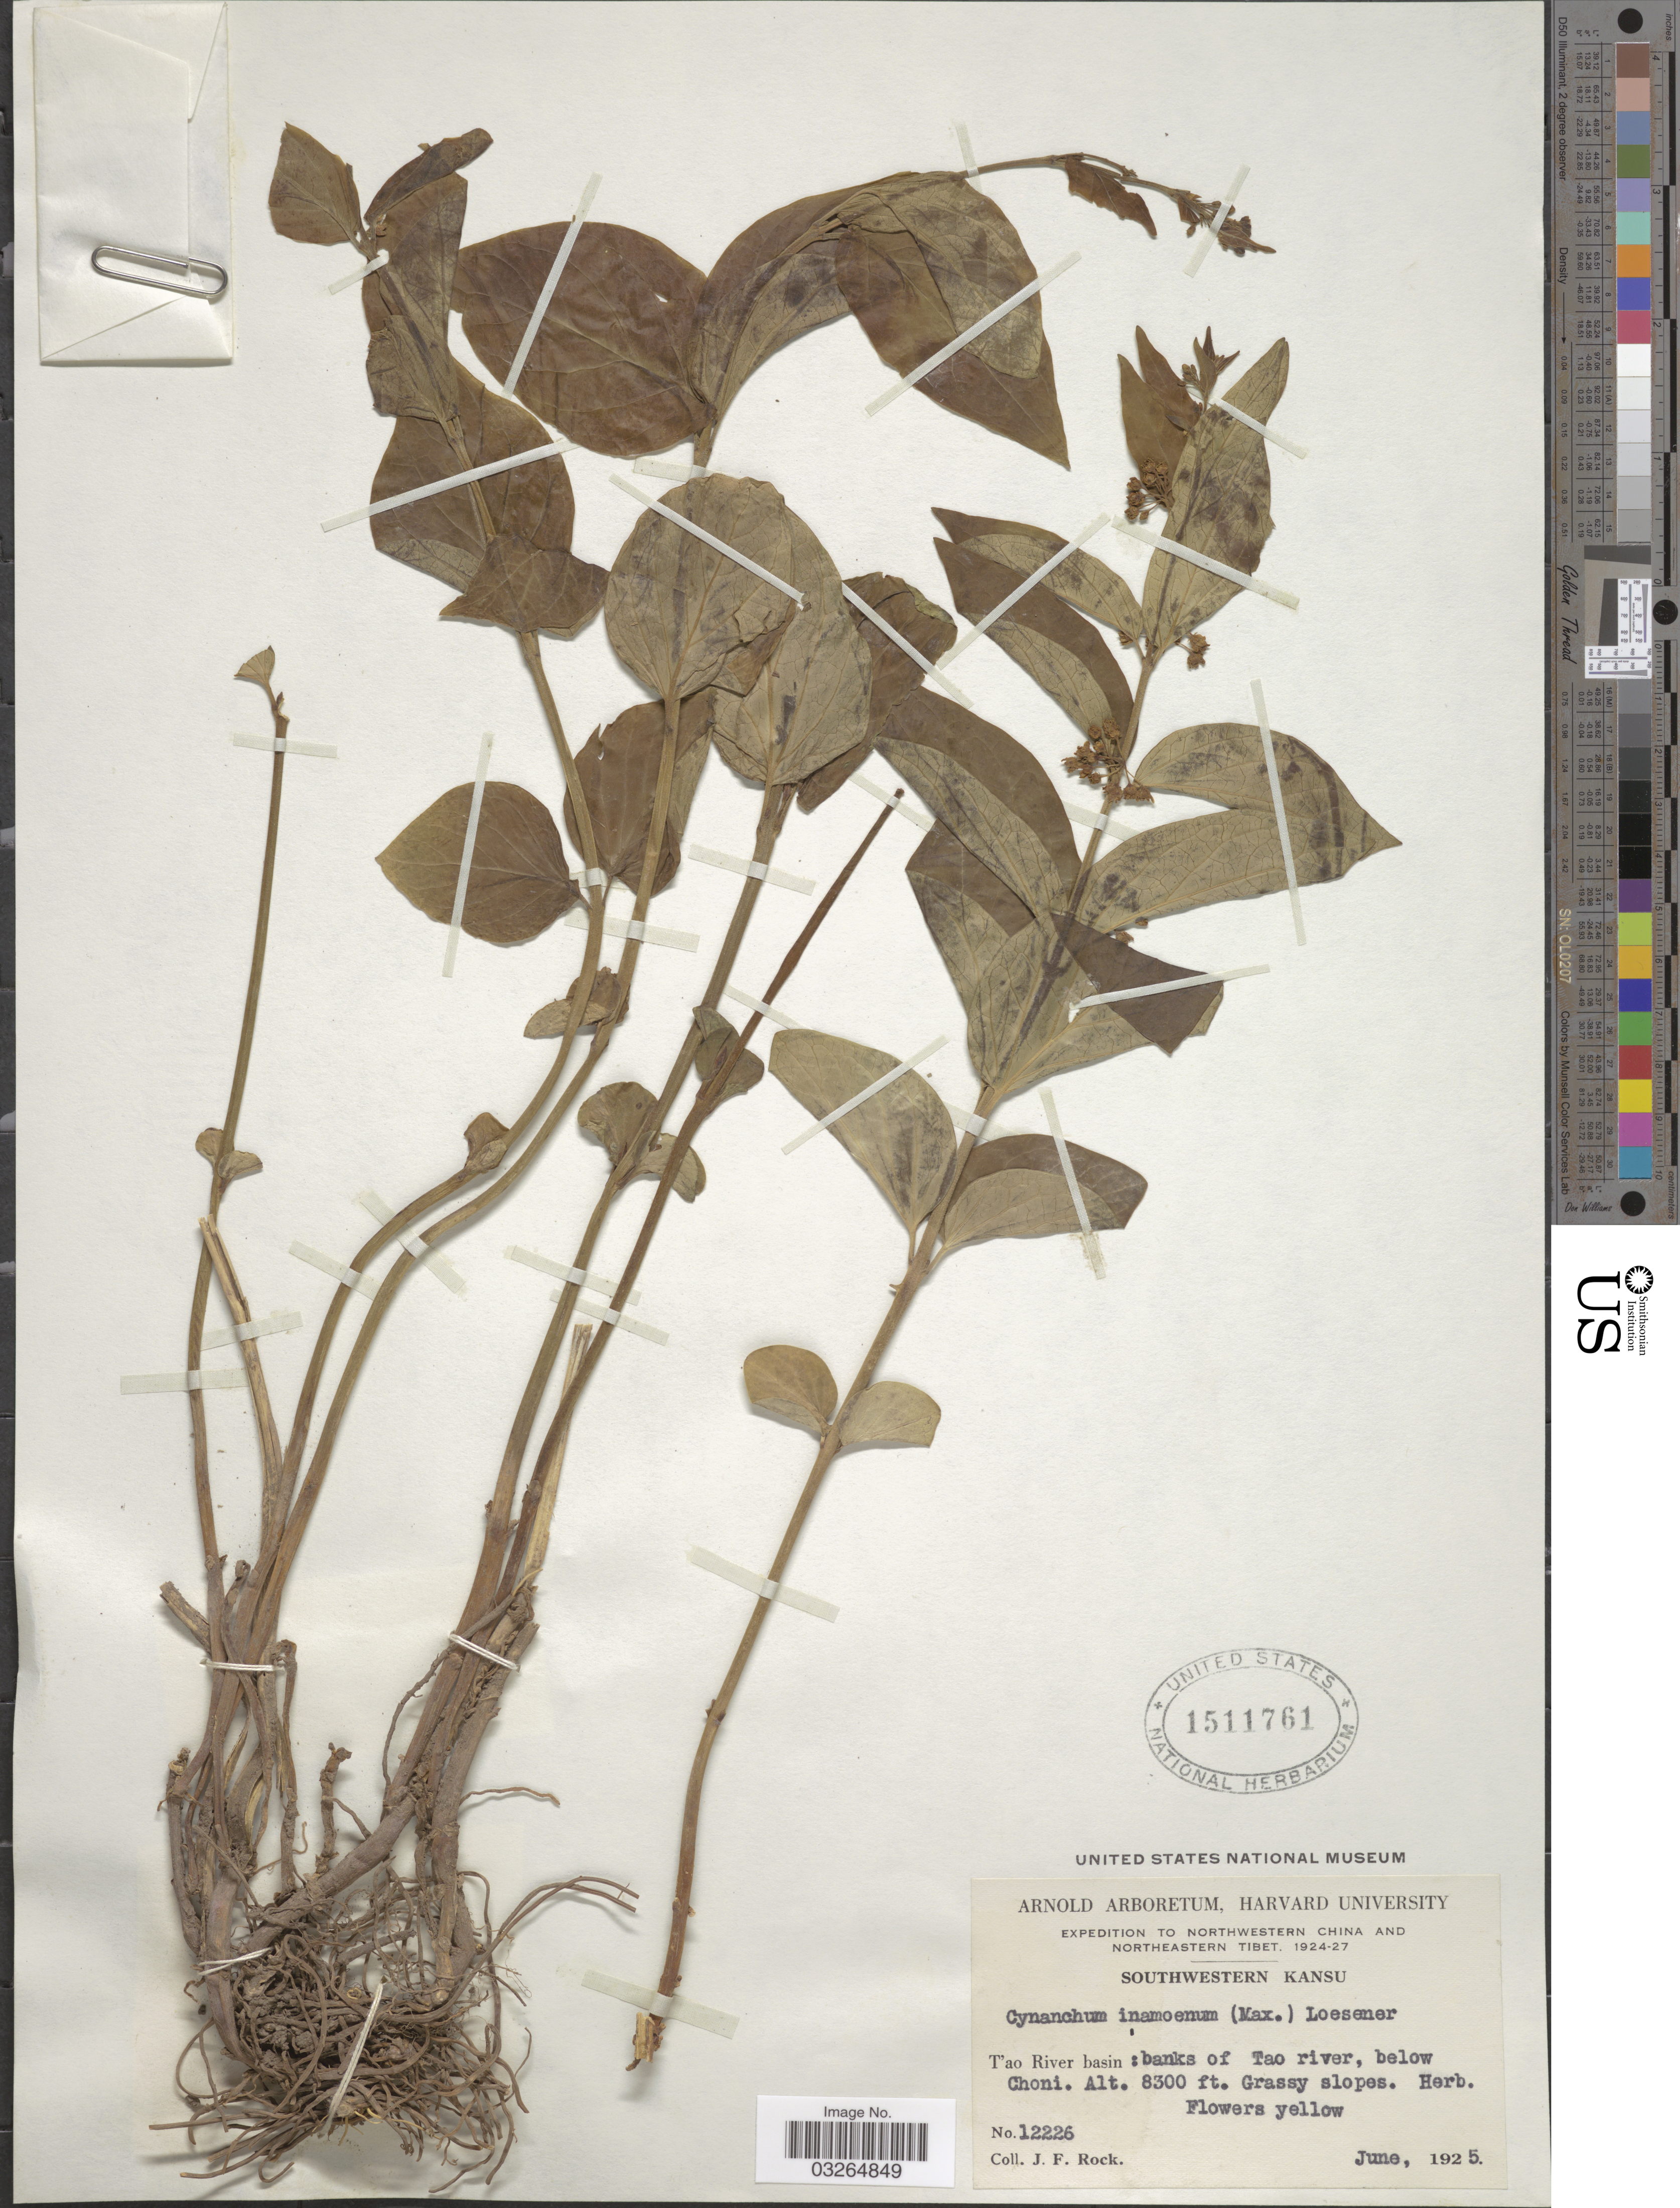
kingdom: Plantae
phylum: Tracheophyta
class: Magnoliopsida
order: Gentianales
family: Apocynaceae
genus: Cynanchum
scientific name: Cynanchum inamoenum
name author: (Maxim.) Loes.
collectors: J. Rock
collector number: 12226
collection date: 1925-06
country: China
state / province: Xizang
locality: Northwestern China and Northeastern Tibet. Southwestern Kansu. T'ao River basin: banks of Tao river, below Choni.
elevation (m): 2530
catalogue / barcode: US 1511761